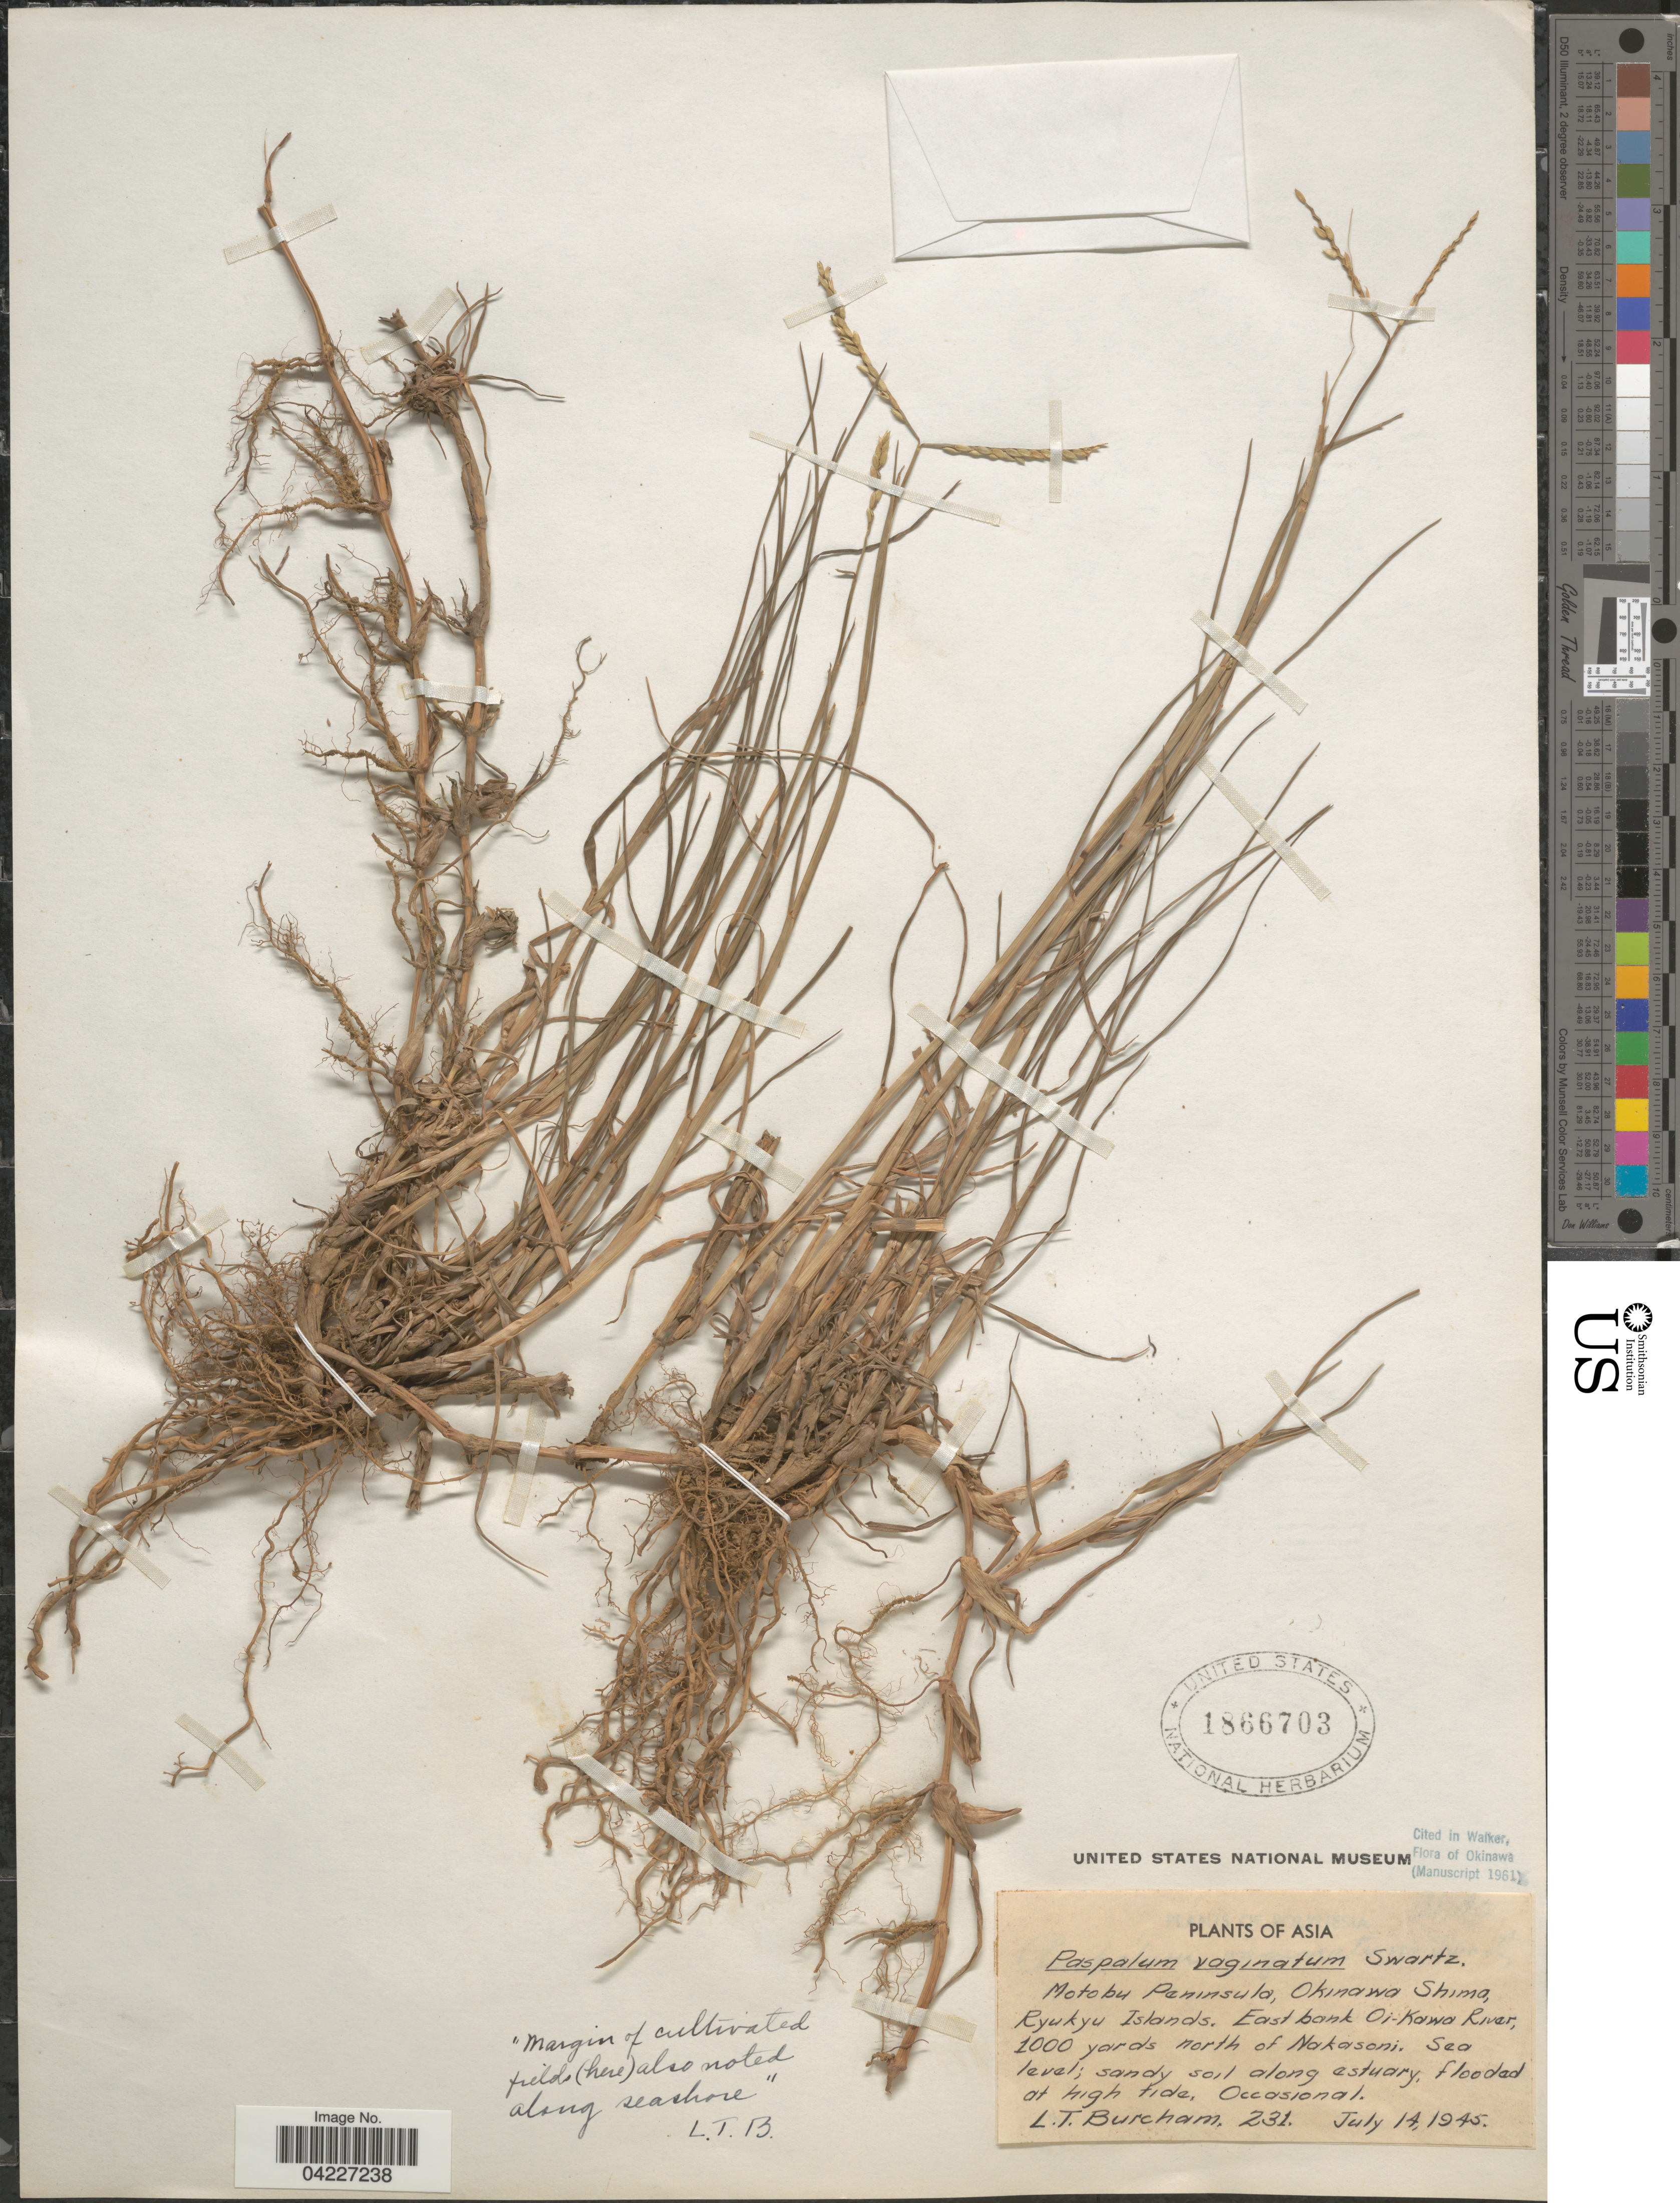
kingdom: Plantae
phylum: Tracheophyta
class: Liliopsida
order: Poales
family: Poaceae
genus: Paspalum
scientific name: Paspalum distichum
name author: L.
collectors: L. Burcham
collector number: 231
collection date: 1945-07-14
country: Japan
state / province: Okinawa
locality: Motobu Peninsula, Okinawa Shima, Ryukyu Islands. East bank Oi-Kawa River, 1000 yards north of Nakasoni.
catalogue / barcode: US 1866703